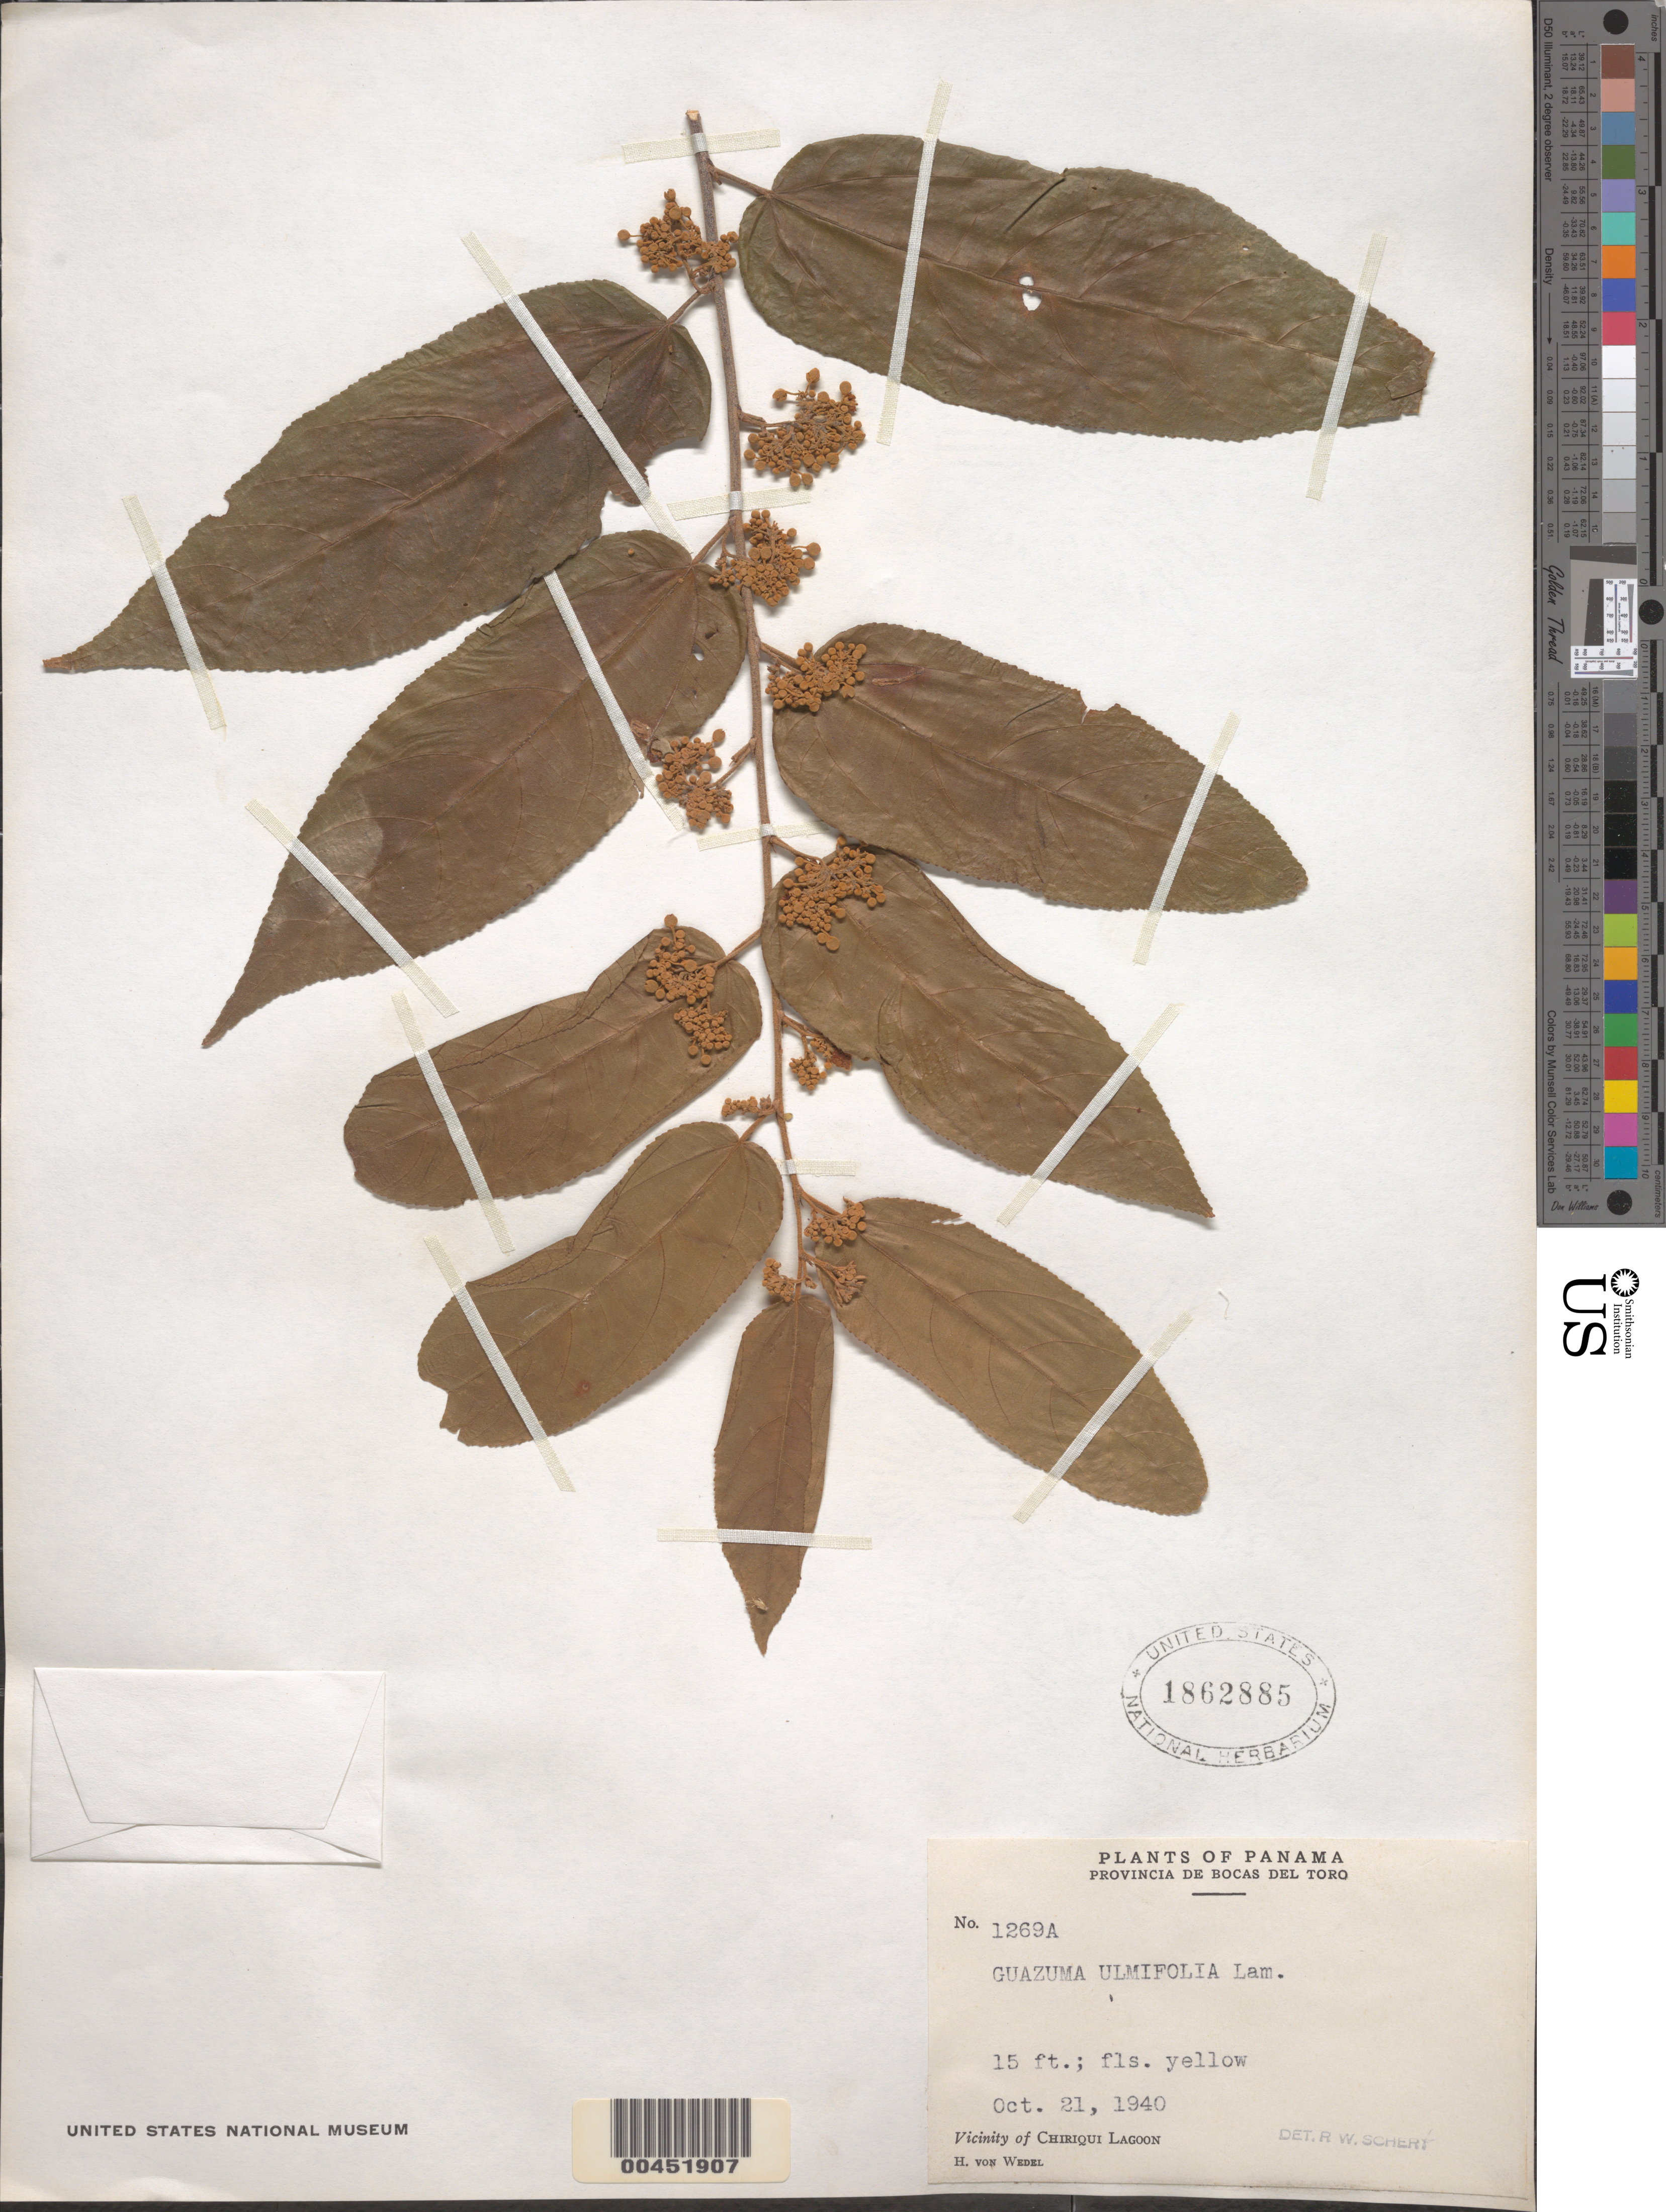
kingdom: Plantae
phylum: Tracheophyta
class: Magnoliopsida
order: Malvales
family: Malvaceae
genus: Guazuma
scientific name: Guazuma ulmifolia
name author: Lam.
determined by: Schert, R. W.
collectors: H. von Wedel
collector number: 1269a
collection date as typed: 21 Oct 1940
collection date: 1940-10-21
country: Panama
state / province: Bocas del Toro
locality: Vicinity of Chiriqui Lagoon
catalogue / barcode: US 1862885